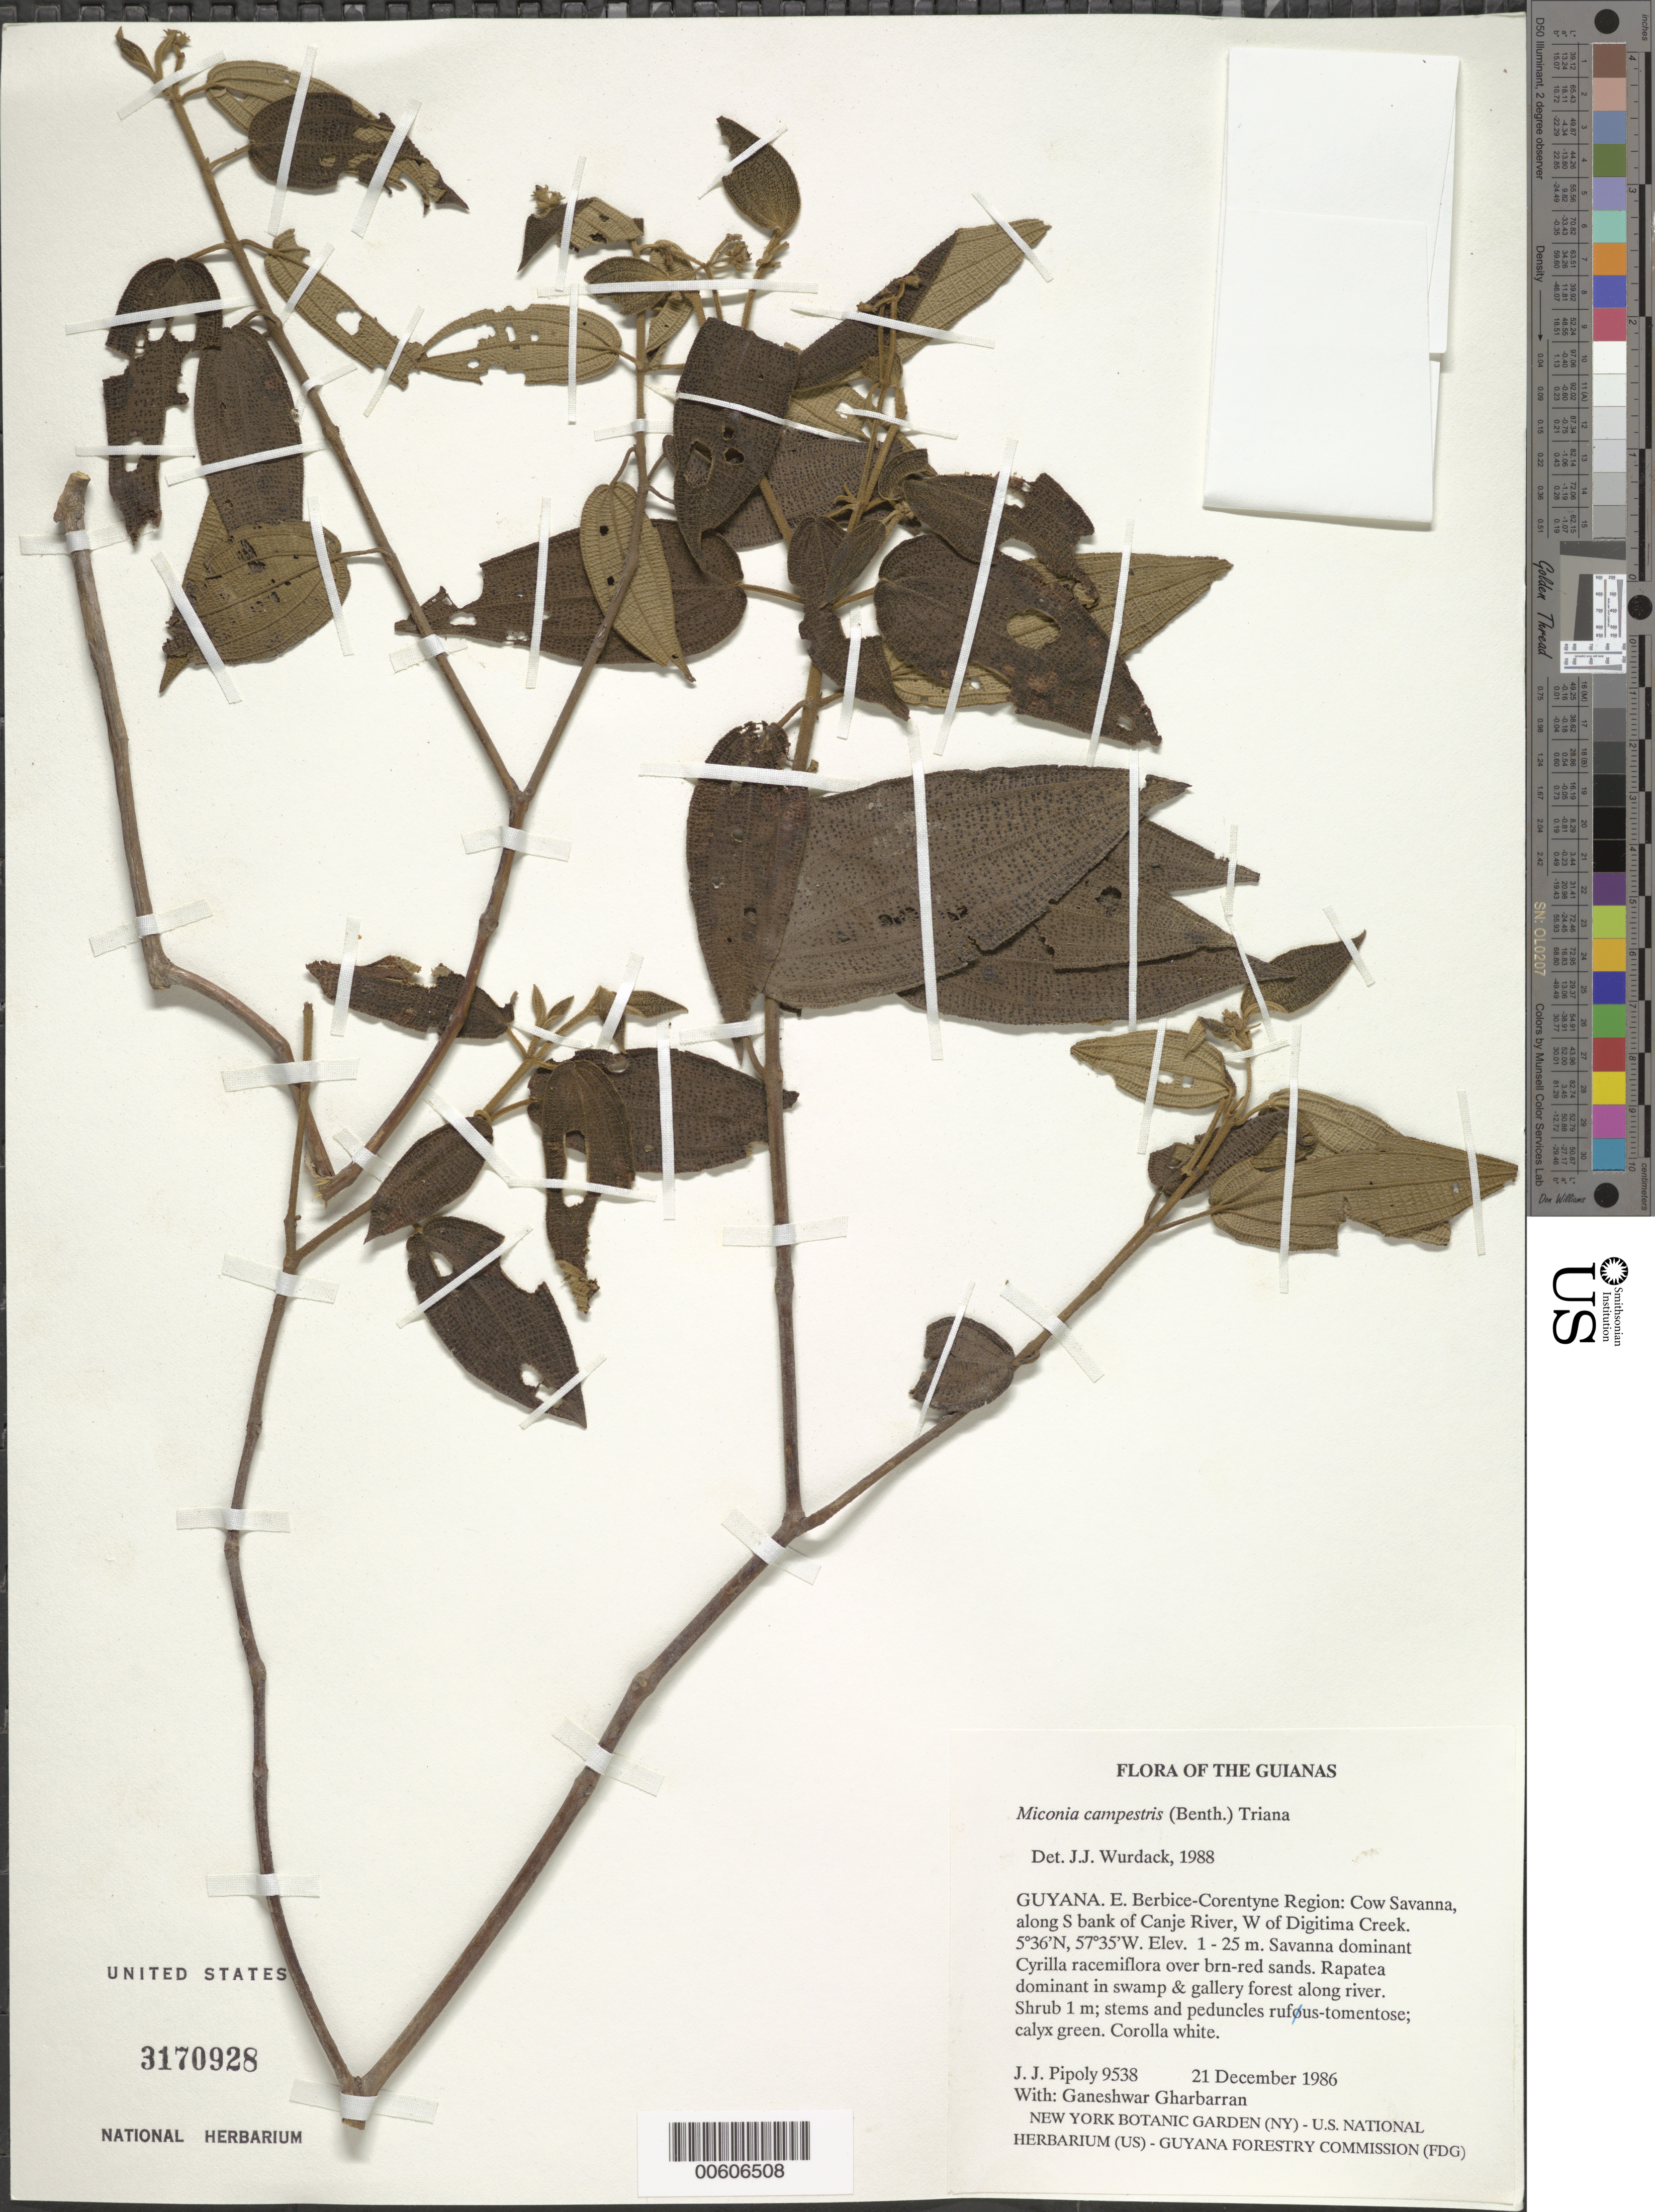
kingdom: Plantae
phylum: Tracheophyta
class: Magnoliopsida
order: Myrtales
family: Melastomataceae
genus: Miconia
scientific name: Miconia campestris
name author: (Benth.) Triana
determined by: Wurdack, John J., (US), US (UNITED STATES)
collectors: J. J. Pipoly & G. Gharbarran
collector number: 9538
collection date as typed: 21 December 1986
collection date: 1986-12-21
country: Guyana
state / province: E. Berbice-Corentyne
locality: Cow savanna, along S bank of Canje River, W of Digitima Creek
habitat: Savanna dominant Cyrilla racemiflora over brn-red sands. Rapatea dominant in swamp & gallery forest along river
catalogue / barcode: US 3170928